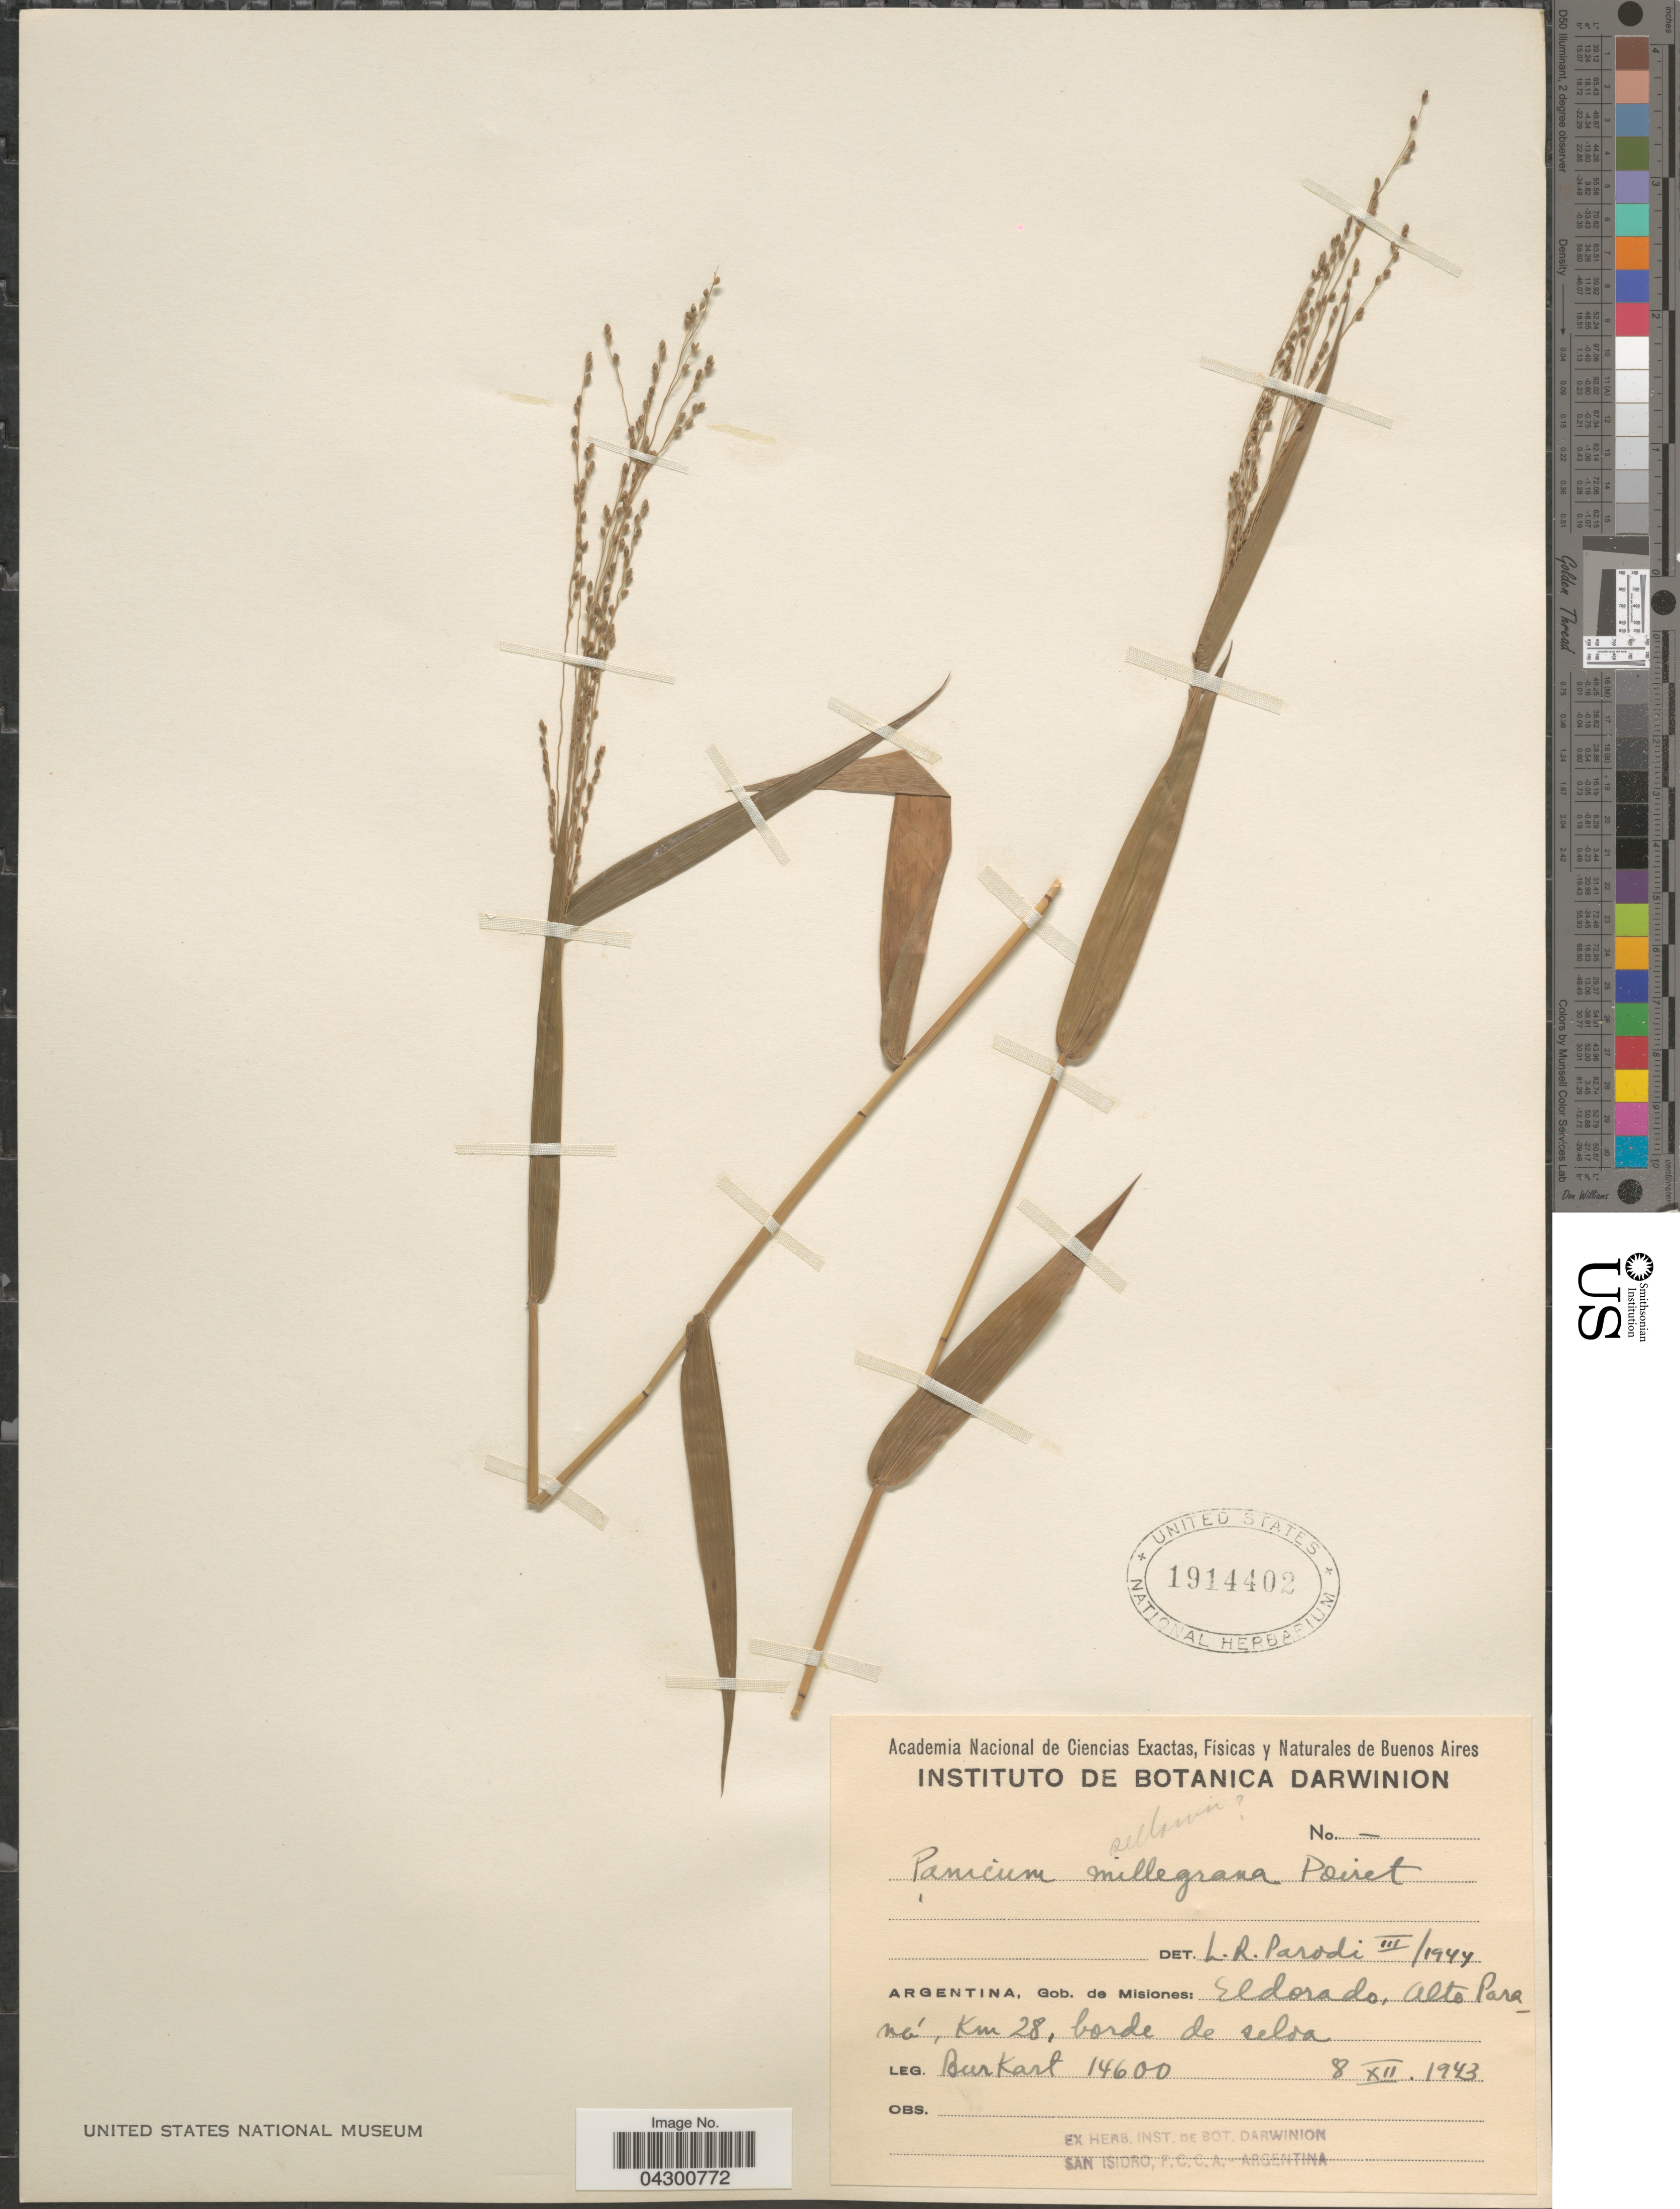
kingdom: Plantae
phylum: Tracheophyta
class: Liliopsida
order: Poales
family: Poaceae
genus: Panicum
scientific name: Panicum sellowii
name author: Nees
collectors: -- Burkart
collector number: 14600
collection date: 1943-12-08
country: Argentina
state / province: Misiones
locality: Gob. de Misiones: Eldorado, Alto Paraná, Km 28, borde de selva.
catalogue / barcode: US 1914402